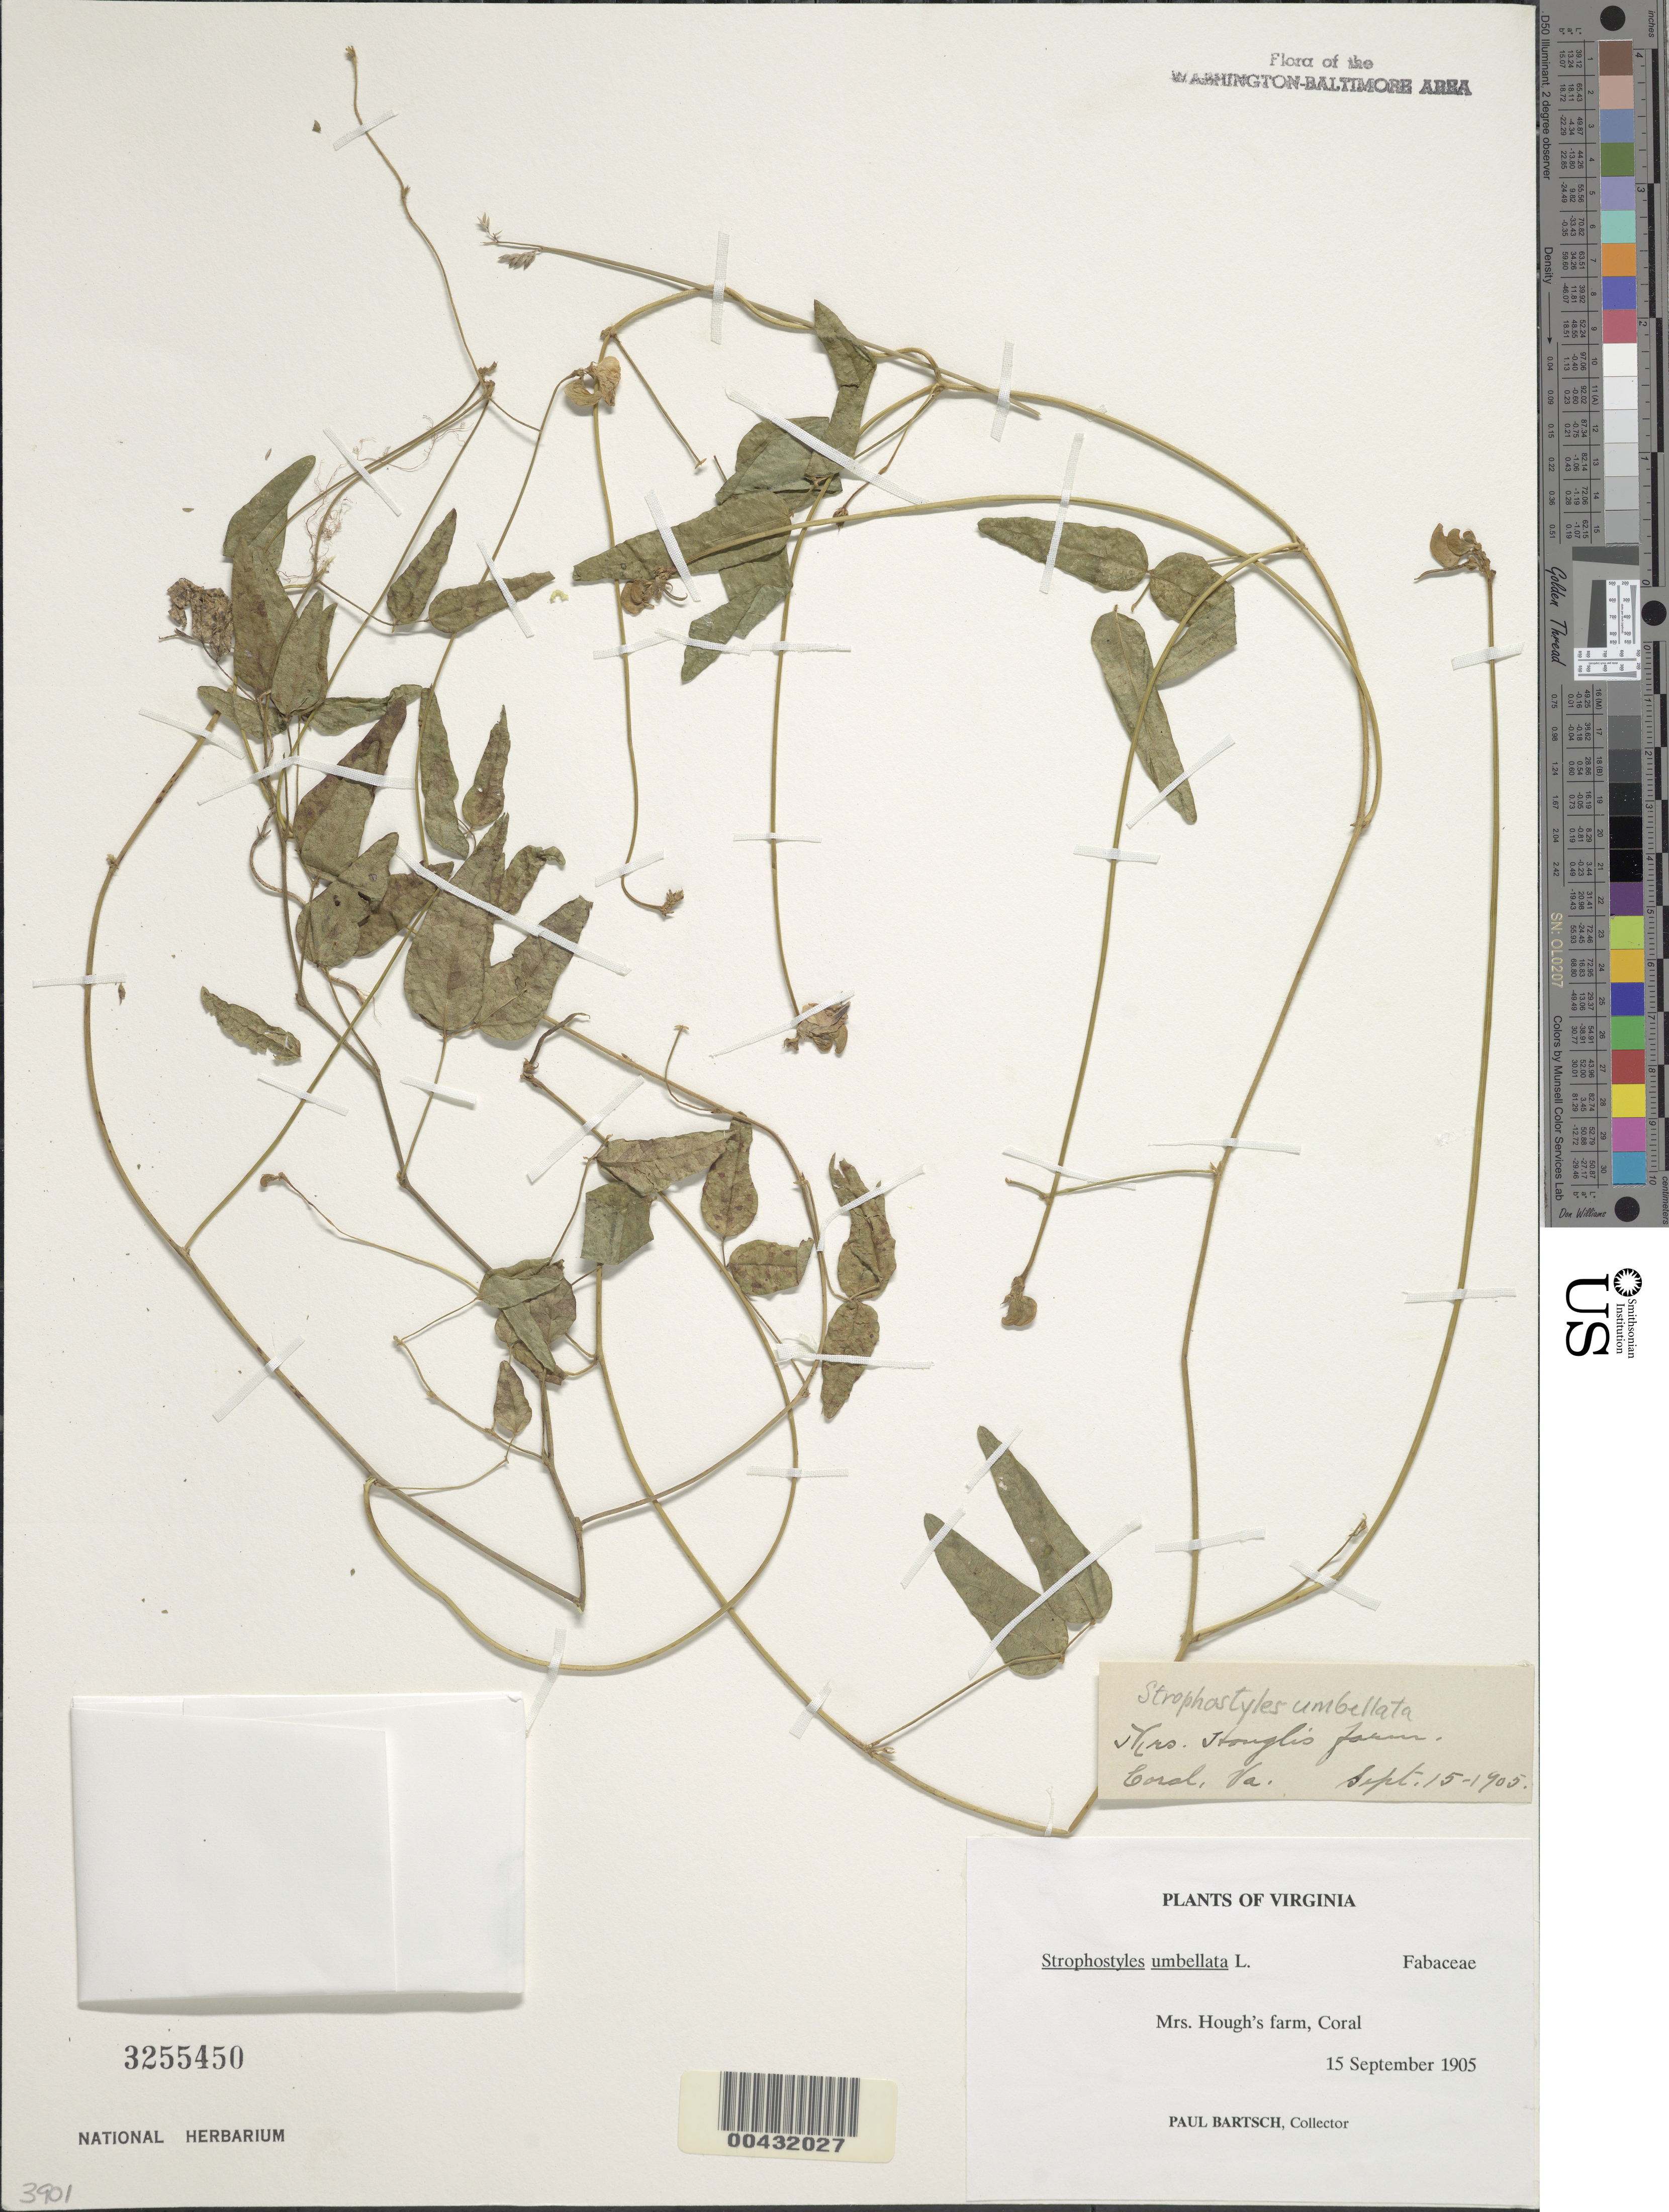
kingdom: Plantae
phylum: Tracheophyta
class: Magnoliopsida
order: Fabales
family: Fabaceae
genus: Strophostyles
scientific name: Strophostyles umbellata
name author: (Muhl. ex Willd.) Britton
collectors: P. Bartsch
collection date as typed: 15 Sep 1905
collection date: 1905-09-15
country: United States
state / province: Virginia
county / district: Fairfax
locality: Coral, Mrs. Hough's Farm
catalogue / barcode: US 3255450